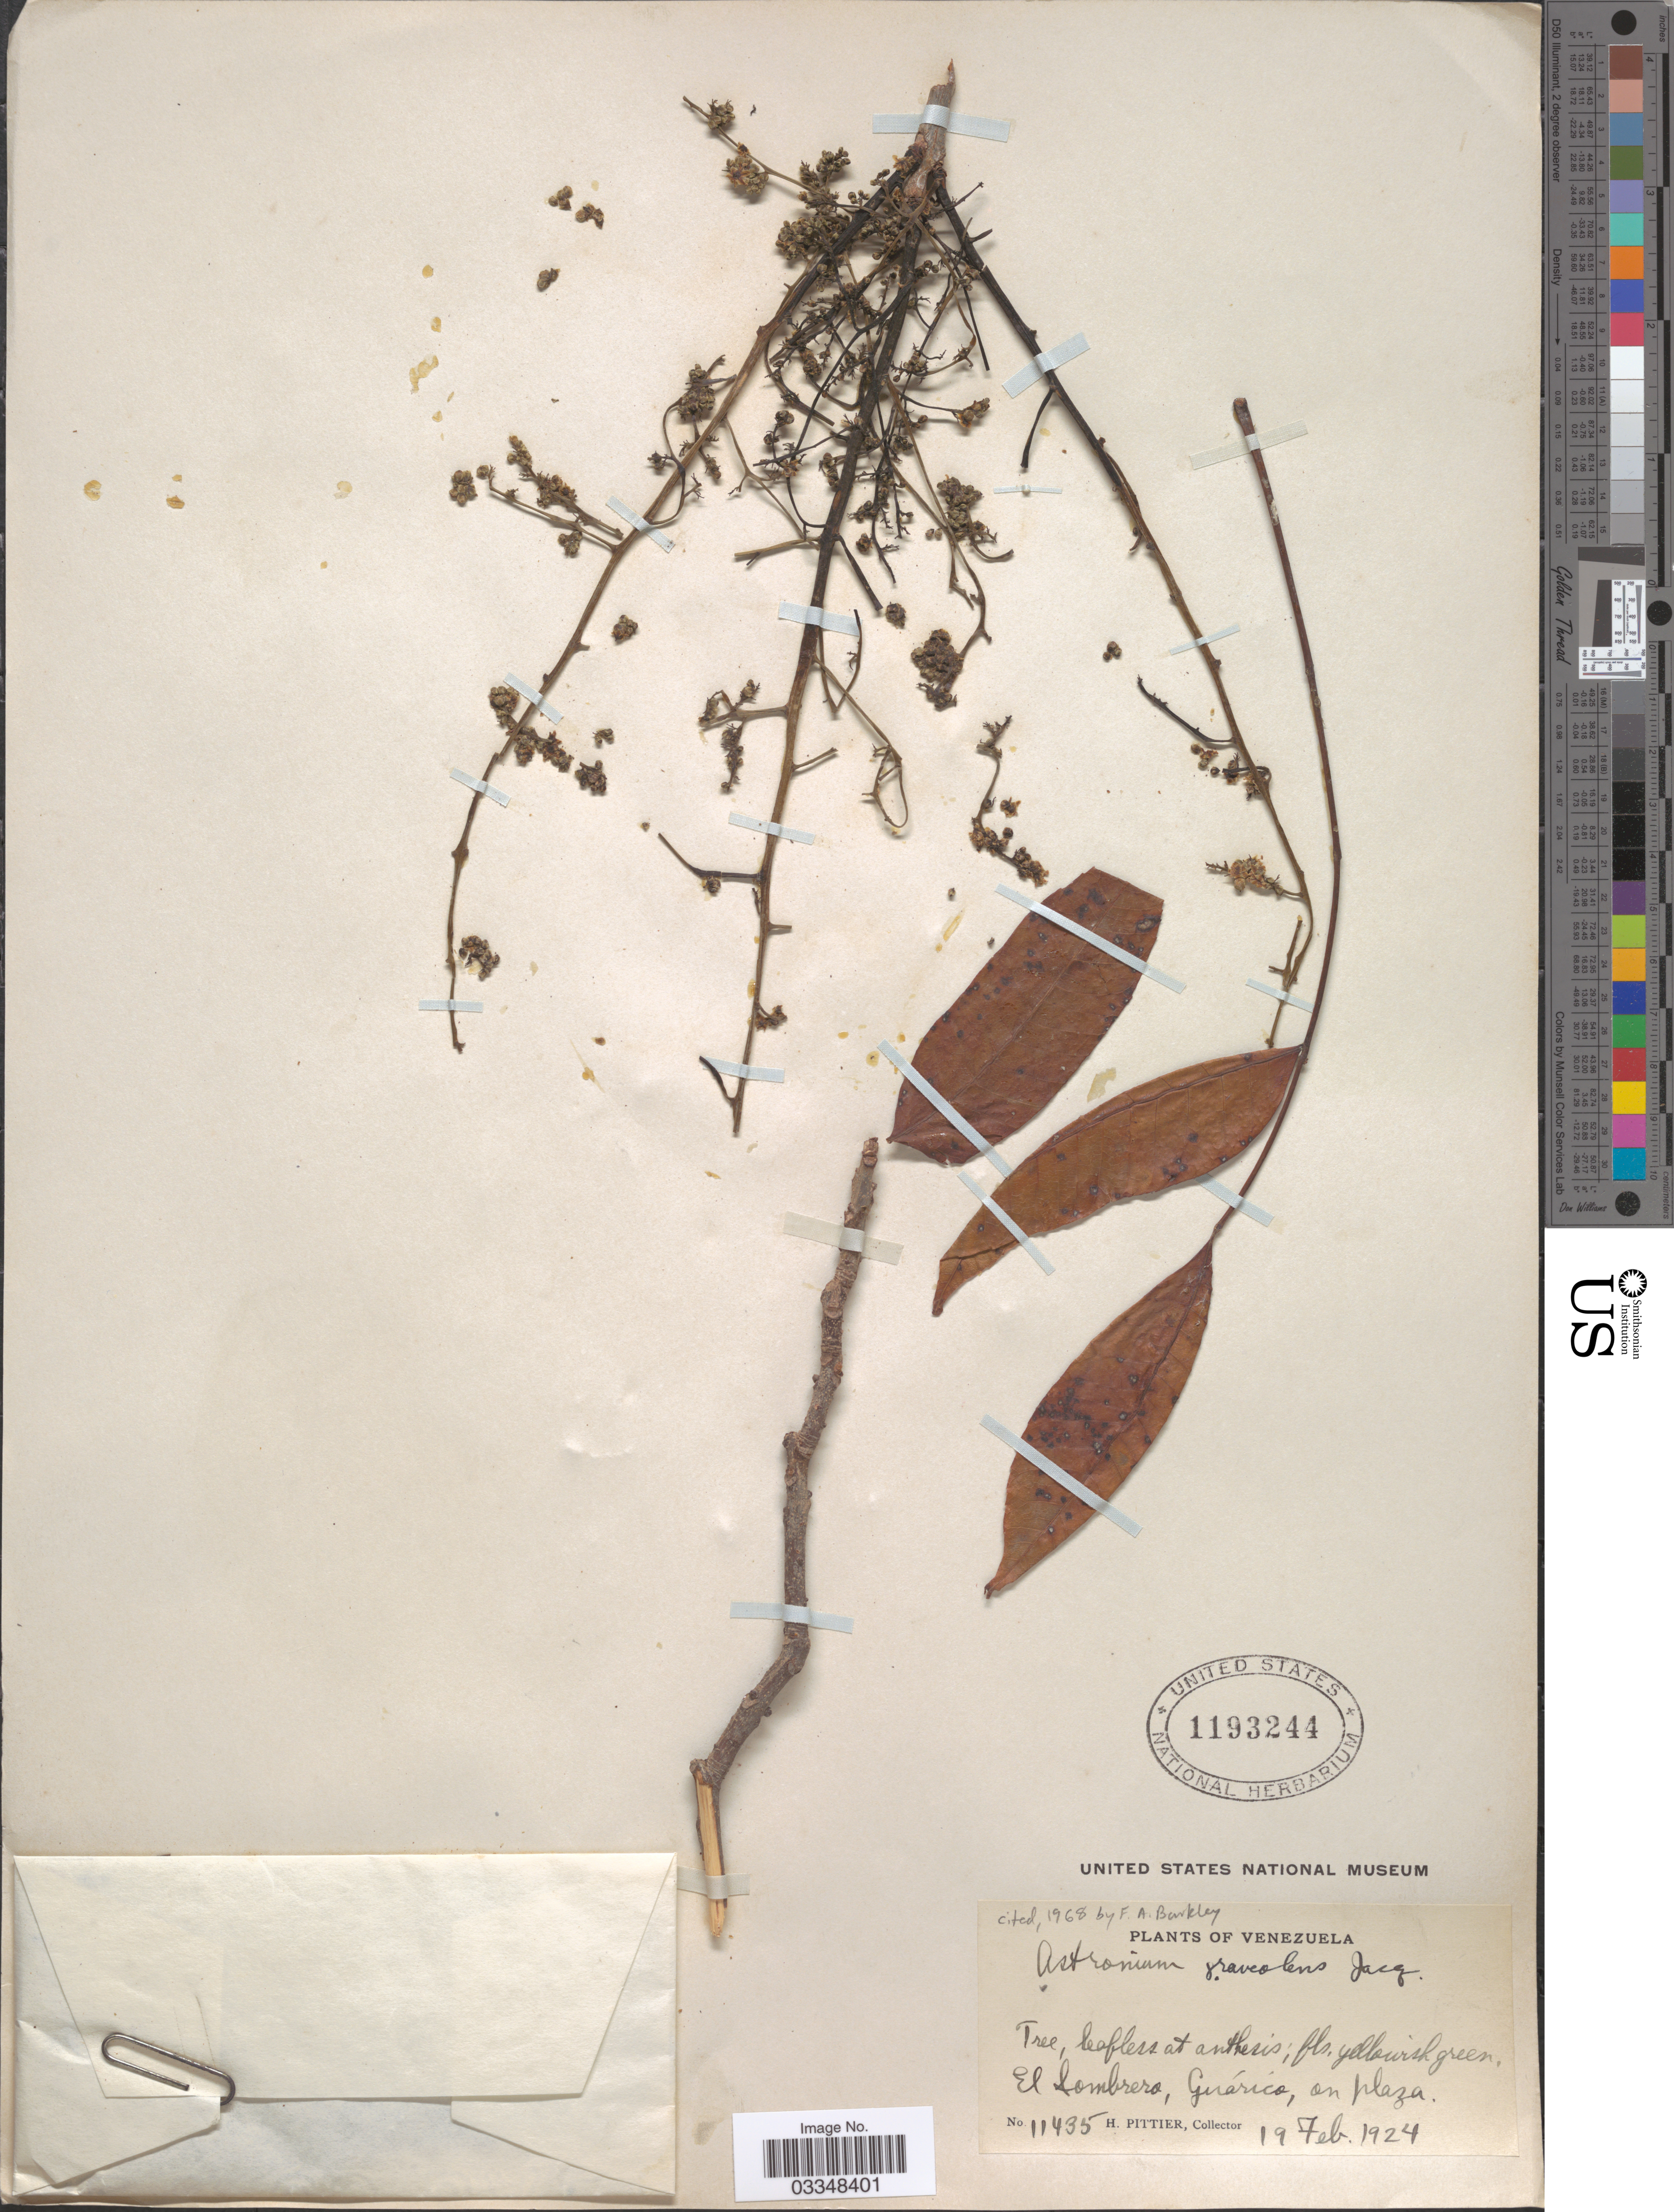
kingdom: Plantae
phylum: Tracheophyta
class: Magnoliopsida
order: Sapindales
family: Anacardiaceae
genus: Astronium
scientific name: Astronium graveolens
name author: Jacq.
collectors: H. F. Pittier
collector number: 11435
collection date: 1924-02-19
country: Venezuela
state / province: Guárico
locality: El Sombrero, Guárico, on plaza.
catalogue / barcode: US 1193244